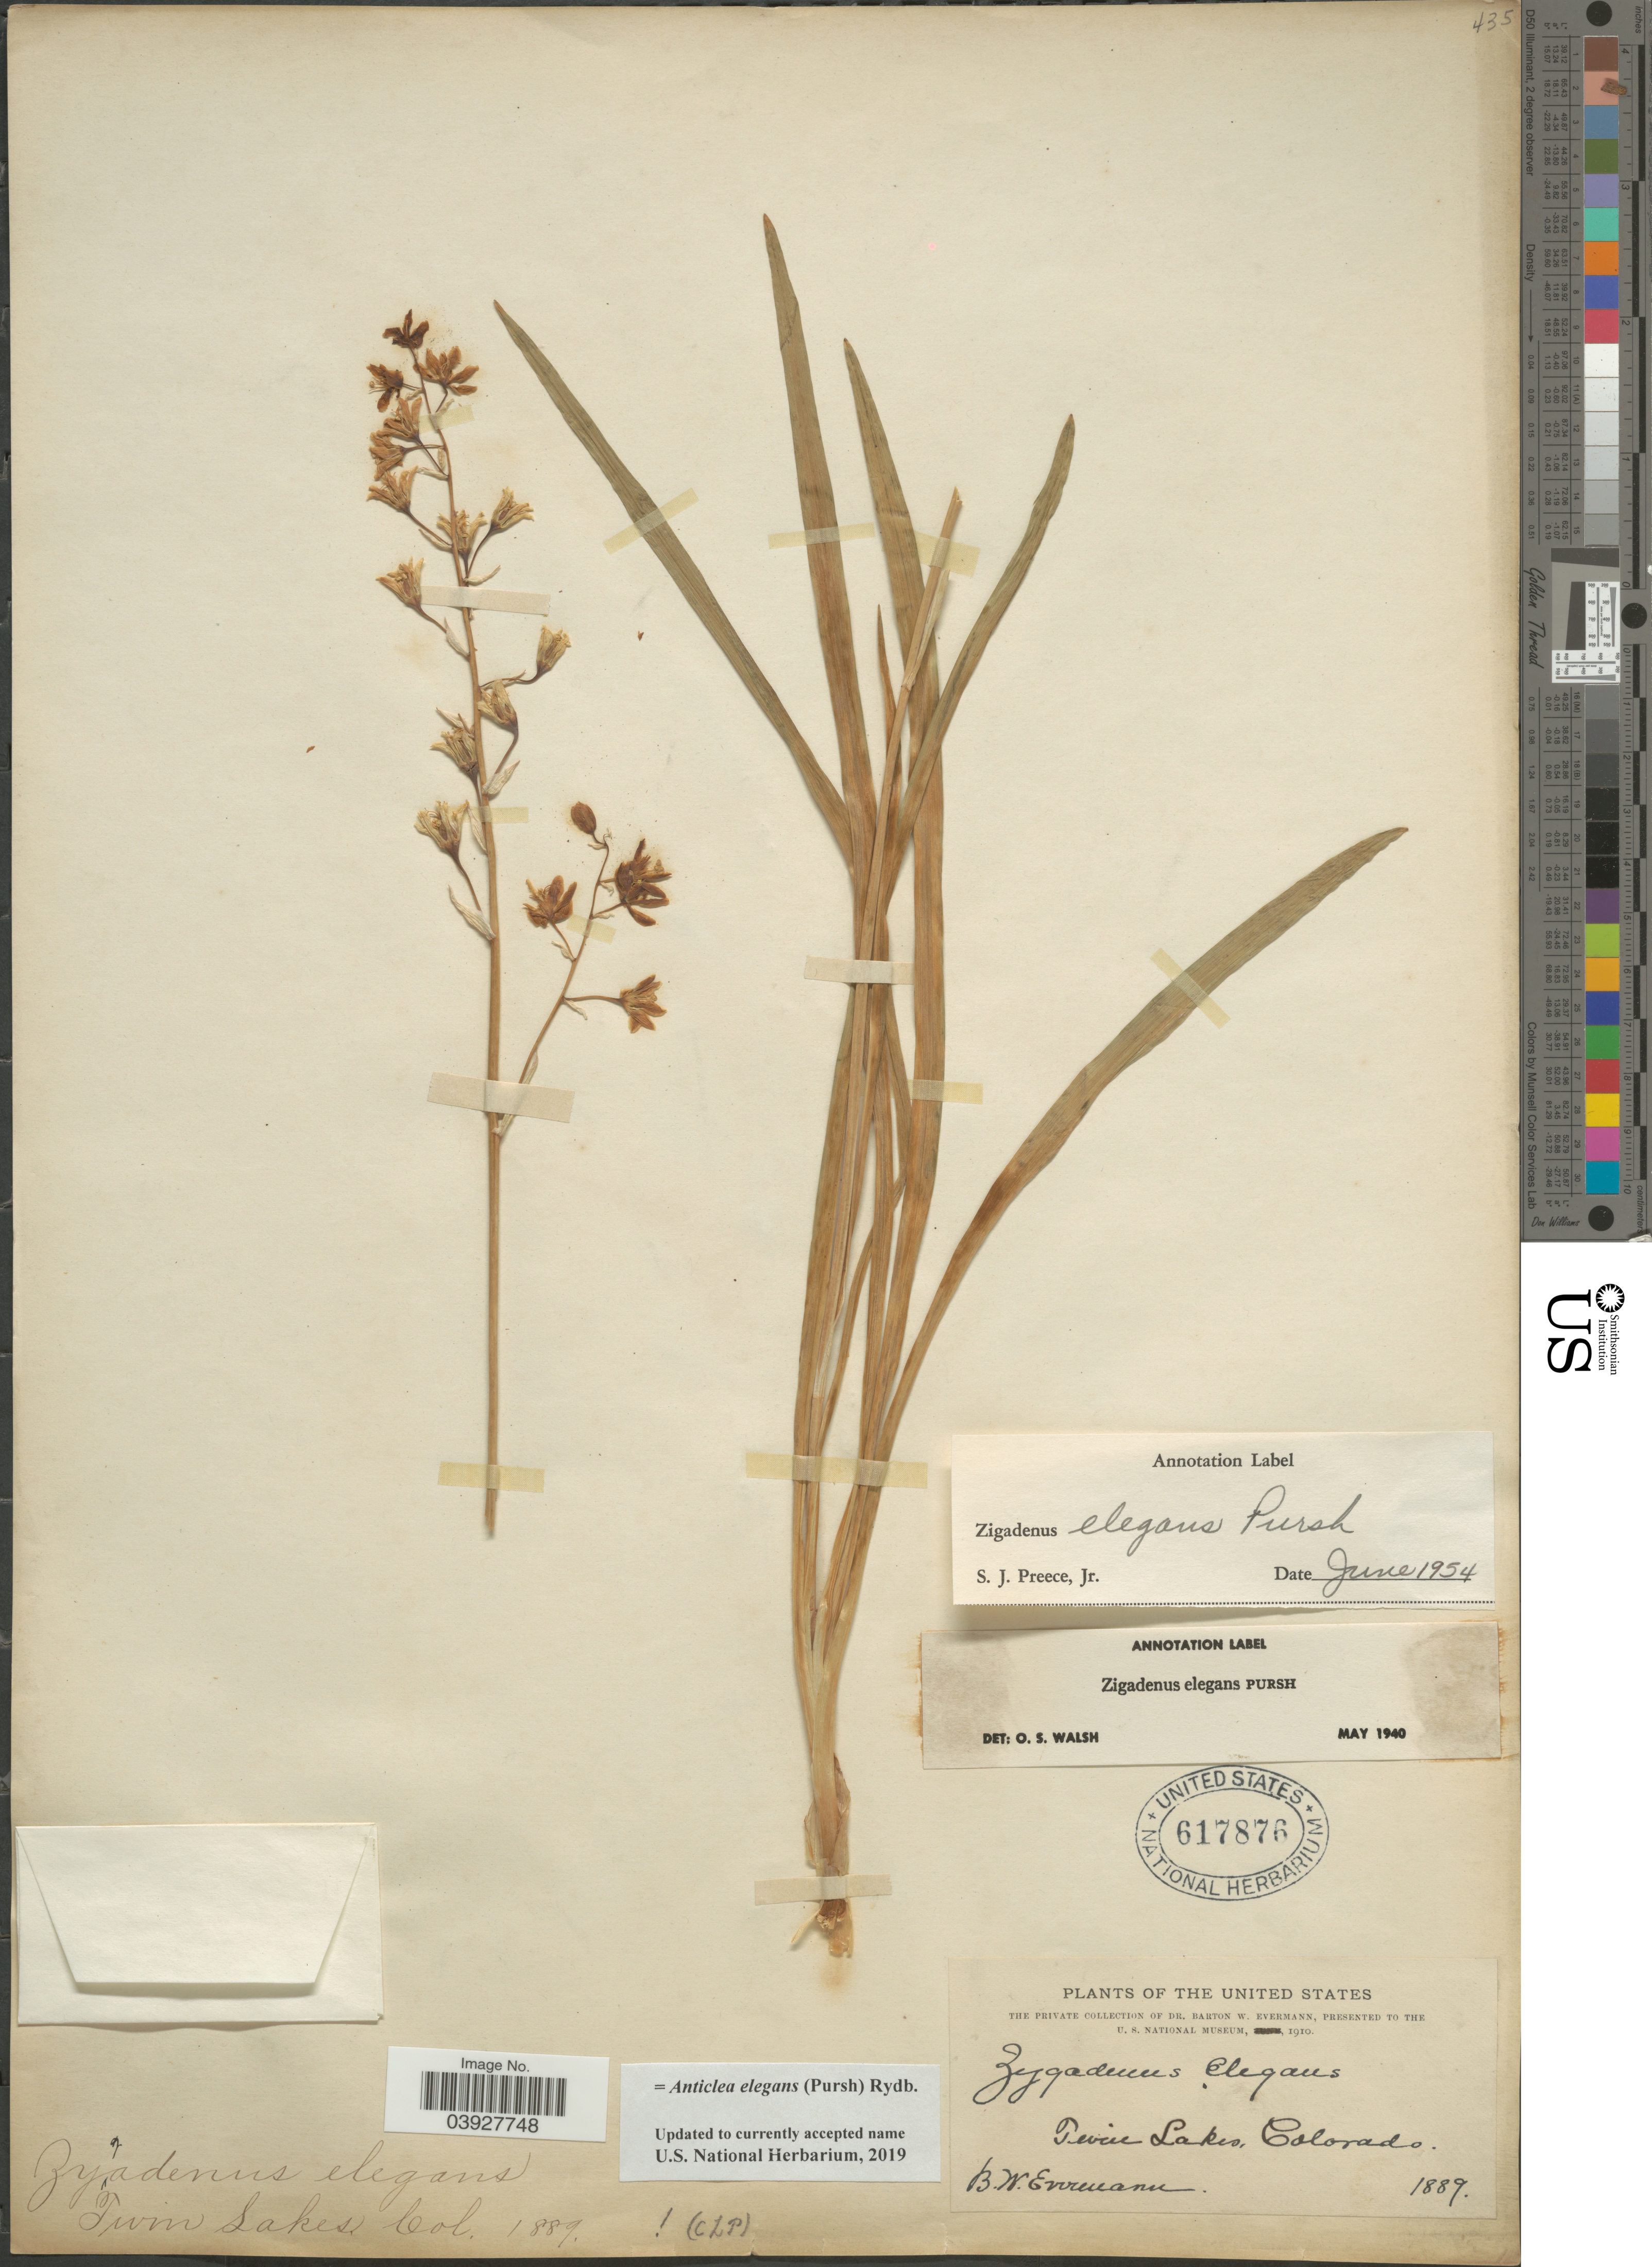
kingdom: Plantae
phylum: Tracheophyta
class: Liliopsida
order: Liliales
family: Melanthiaceae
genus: Anticlea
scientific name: Anticlea elegans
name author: (Pursh) Rydb.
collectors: B. W. Evermann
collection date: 1889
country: United States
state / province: Colorado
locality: Twin Lakes. United States.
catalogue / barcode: US 617876